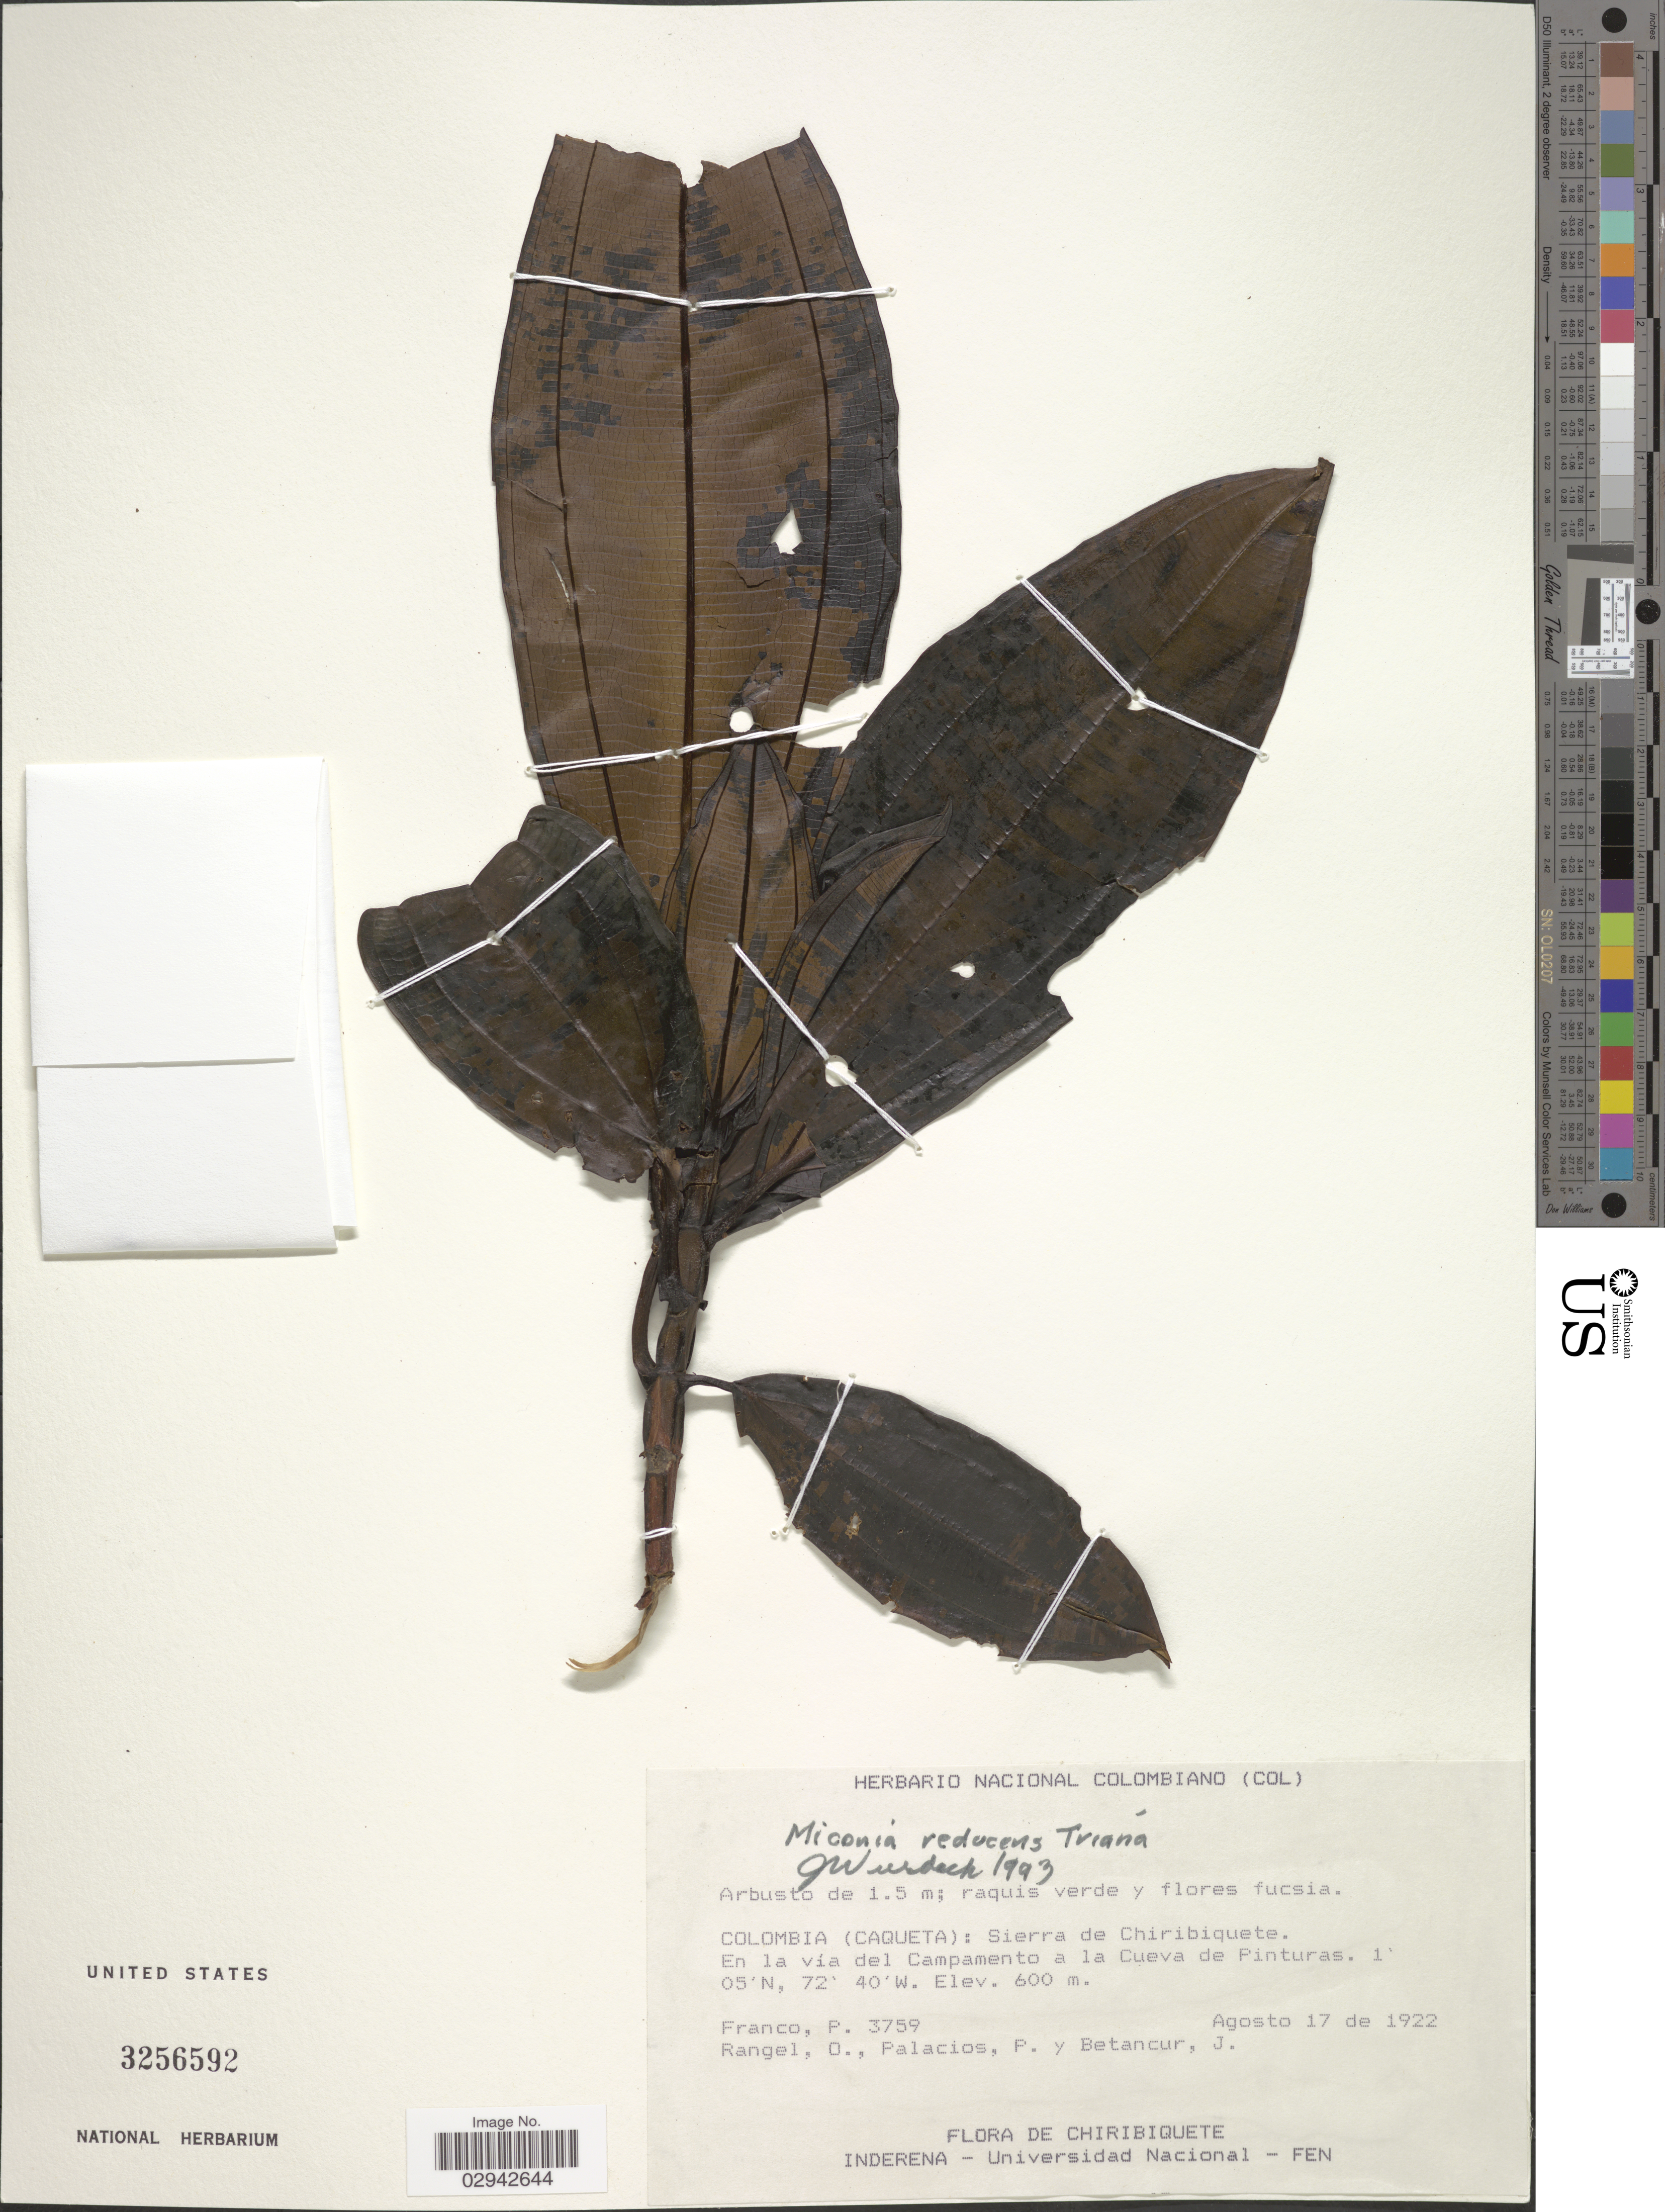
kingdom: Plantae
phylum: Tracheophyta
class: Magnoliopsida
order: Myrtales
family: Melastomataceae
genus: Miconia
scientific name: Miconia reducens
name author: Triana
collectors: P. Franco, O. Rangel, P. Palacios & J. Betancur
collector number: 3759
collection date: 1922-08-17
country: Colombia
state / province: Caquetá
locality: Sierra de Chiribiquete, En la via del Campamento a la Cueva de Pinturas.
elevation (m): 600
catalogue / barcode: US 3256592